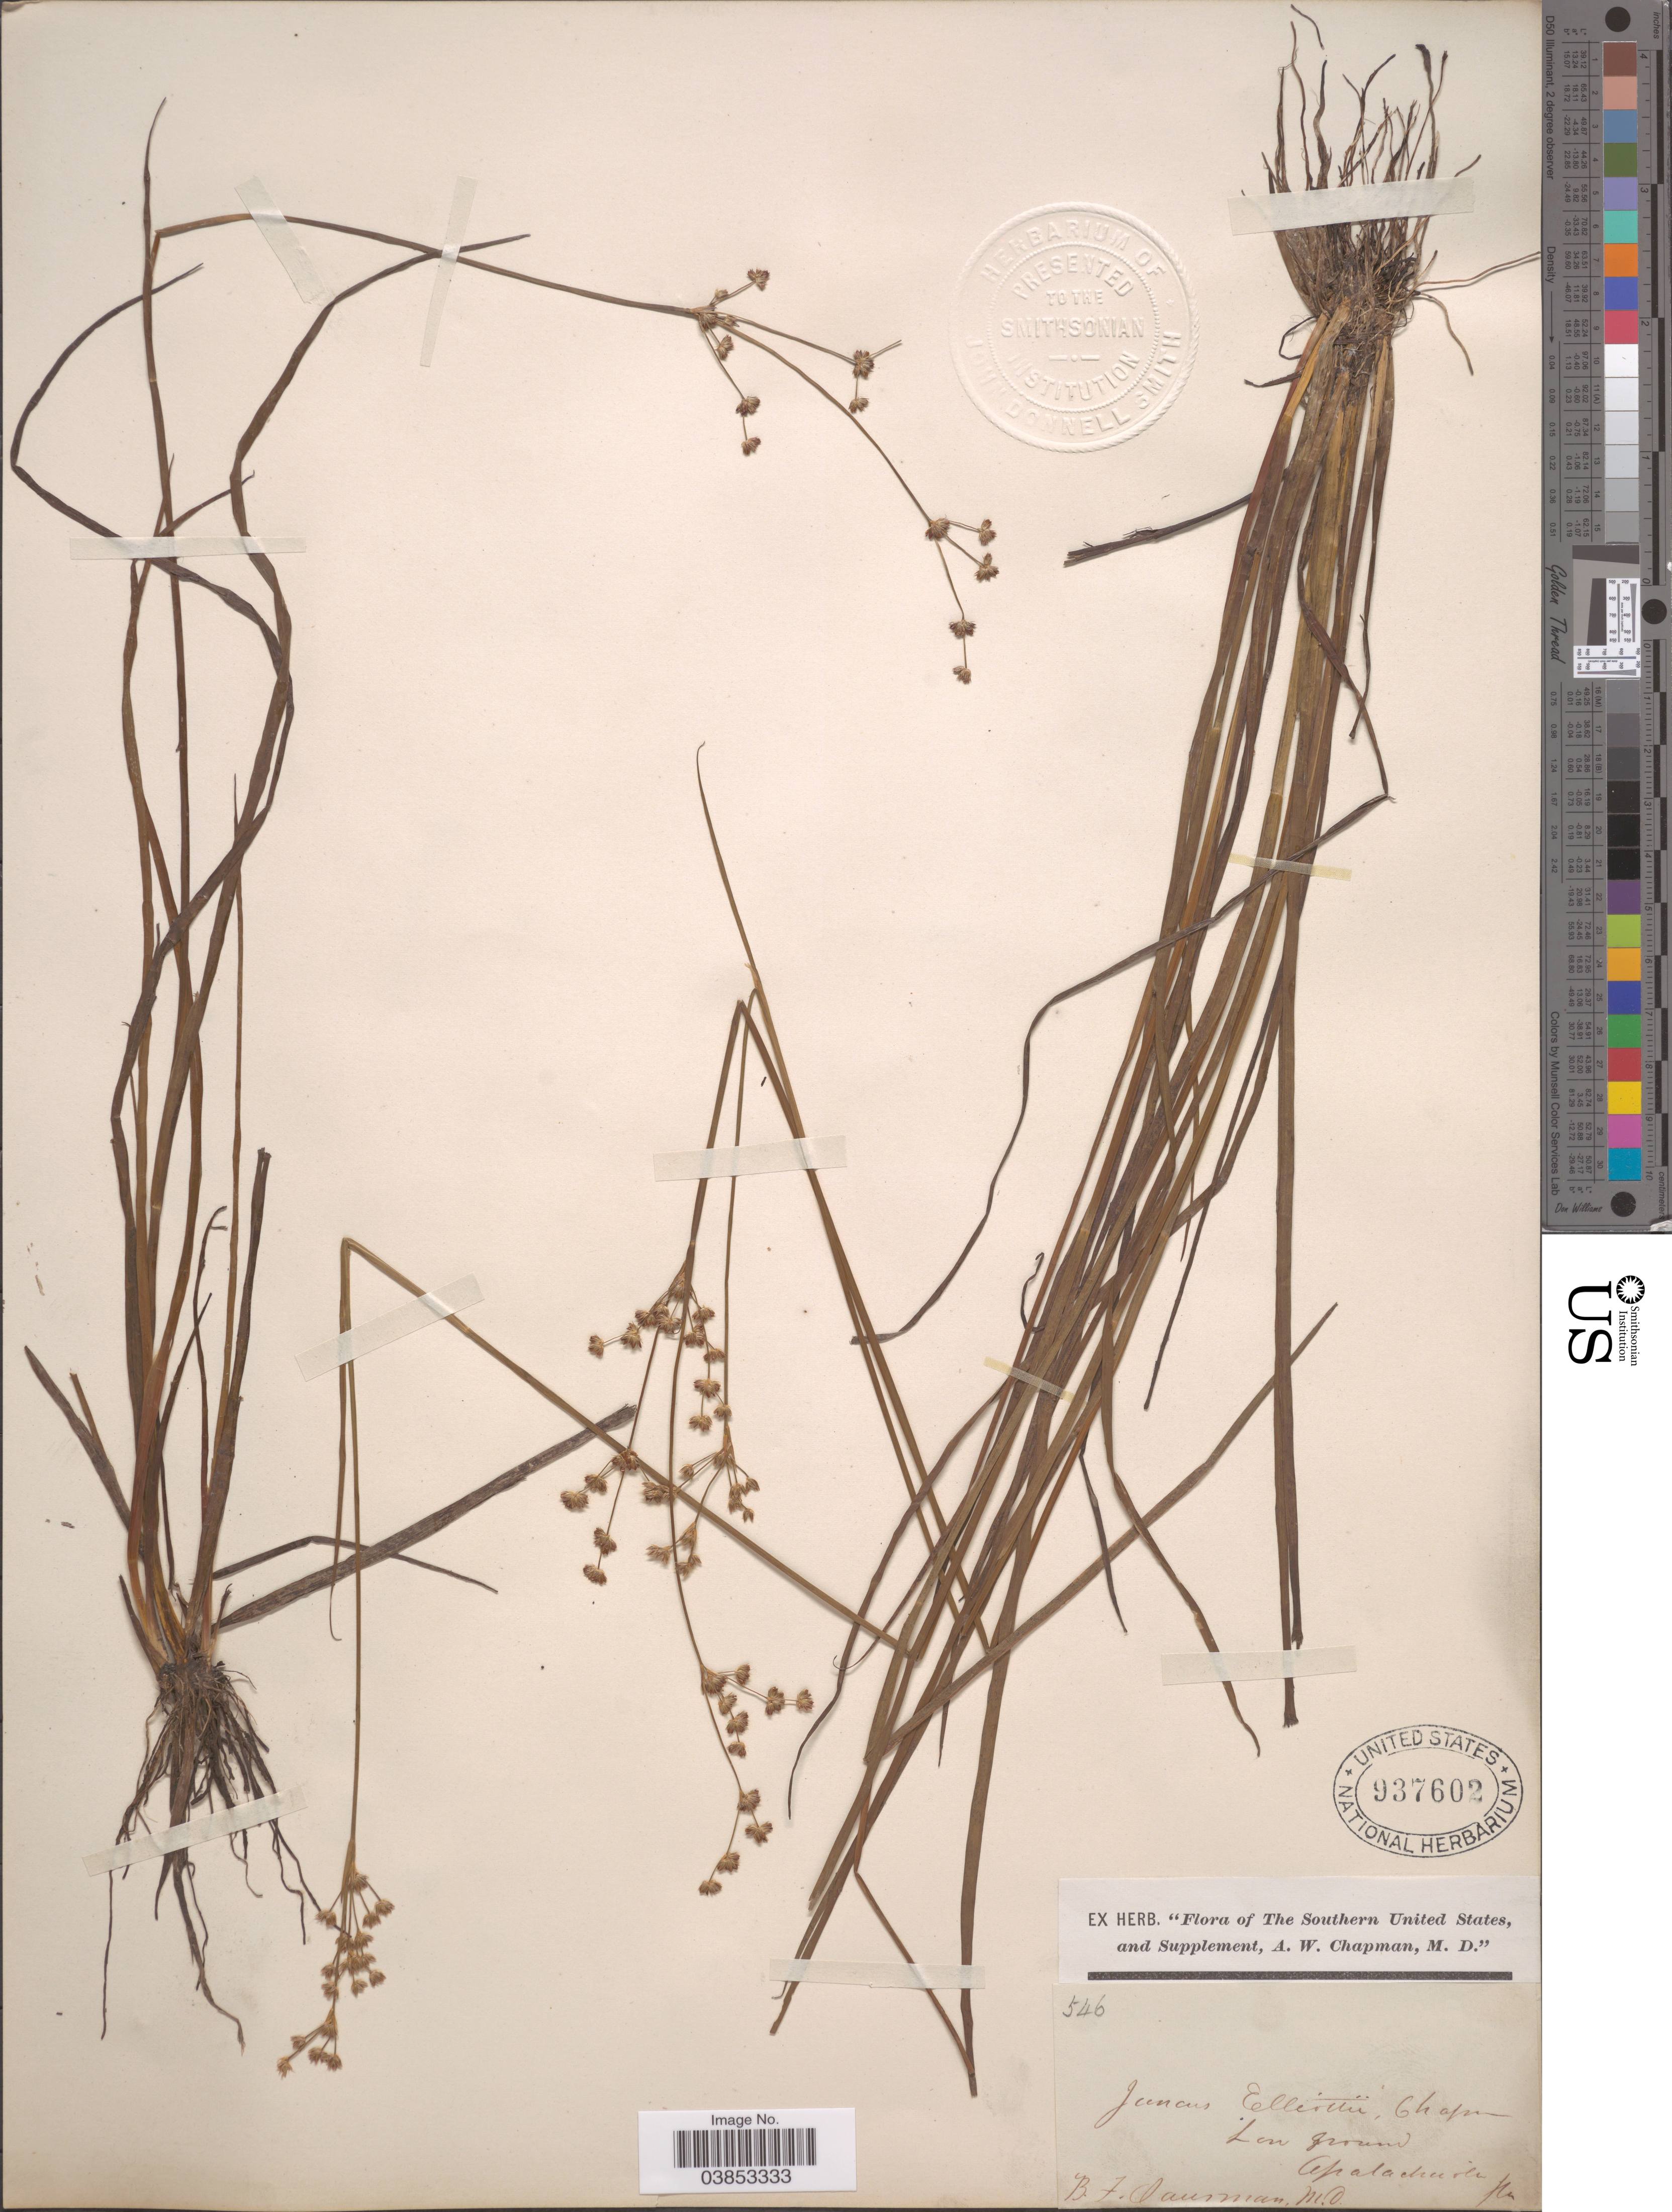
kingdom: Plantae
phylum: Tracheophyta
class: Liliopsida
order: Poales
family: Juncaceae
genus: Juncus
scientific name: Juncus elliottii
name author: Chapm.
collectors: B. F. Saurman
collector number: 546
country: United States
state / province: Florida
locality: Southern United States. Apalachicola.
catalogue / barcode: US 937602